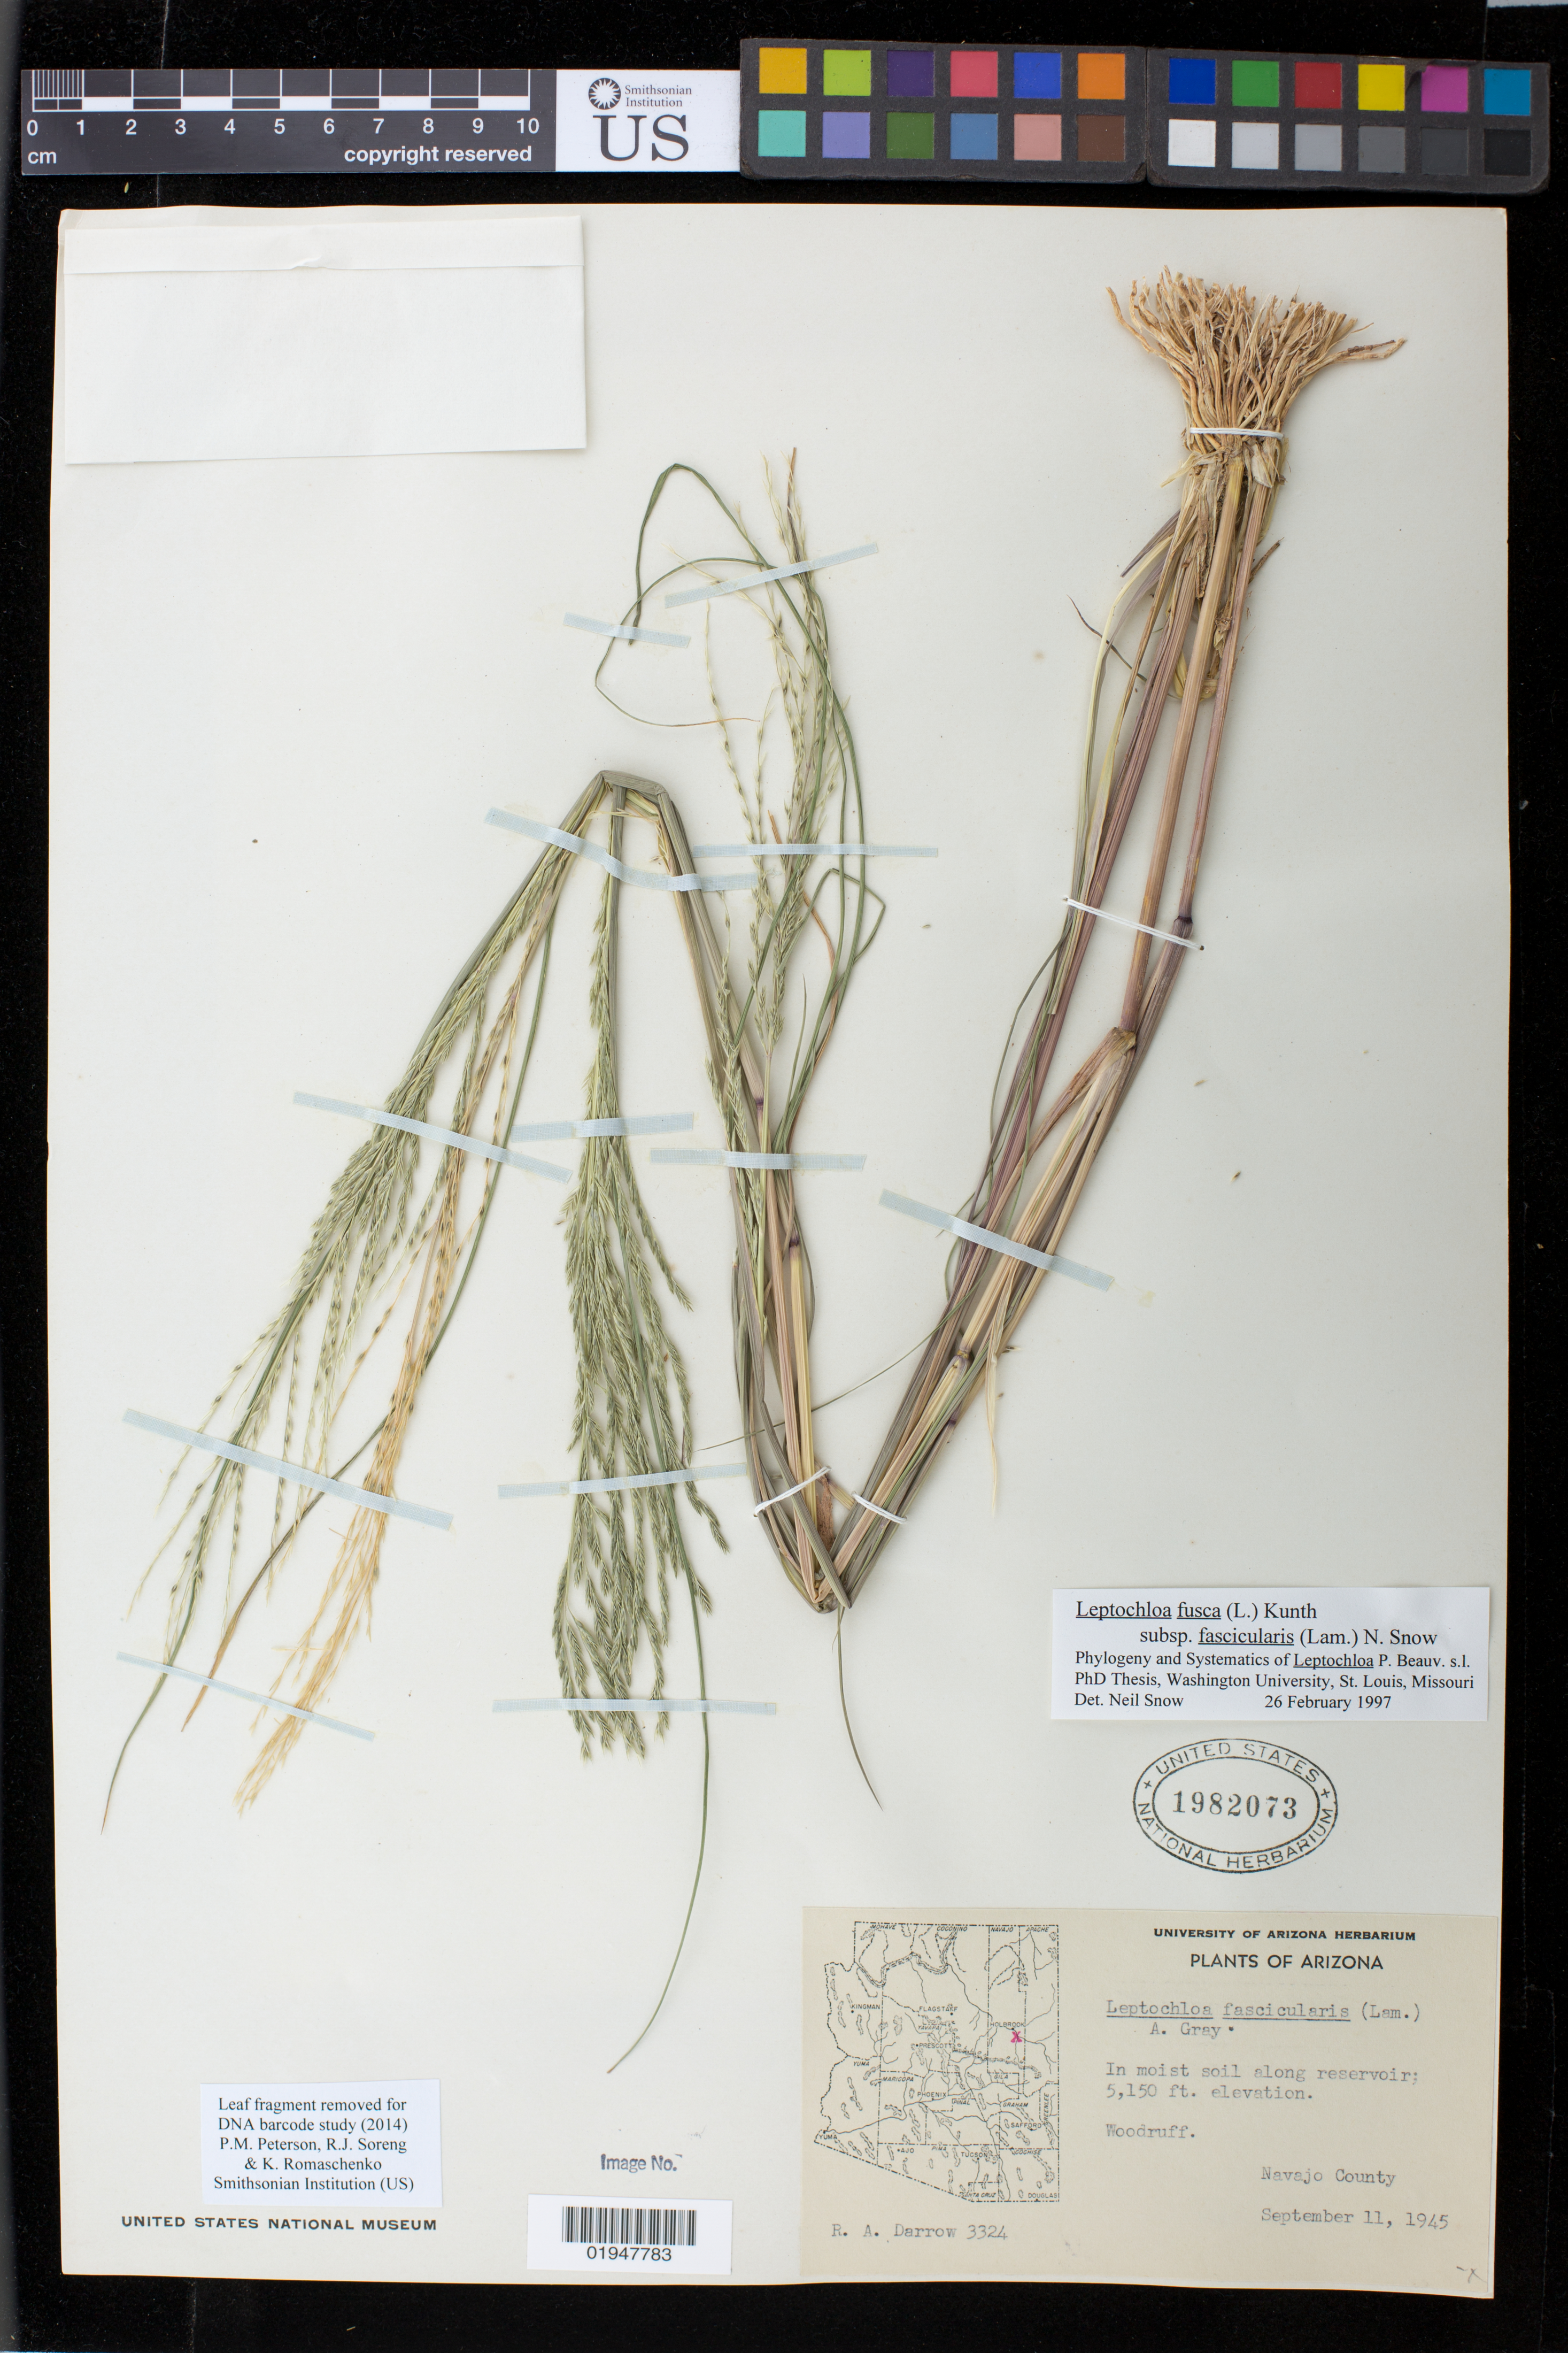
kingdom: Plantae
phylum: Tracheophyta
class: Liliopsida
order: Poales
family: Poaceae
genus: Leptochloa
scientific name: Leptochloa fusca subsp. fascicularis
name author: (Lam.) N. Snow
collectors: R. A. Darrow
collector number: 3324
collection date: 1945-09-11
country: United States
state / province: Arizona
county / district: Navajo County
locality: Woodruff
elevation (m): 1570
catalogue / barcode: US 1982073